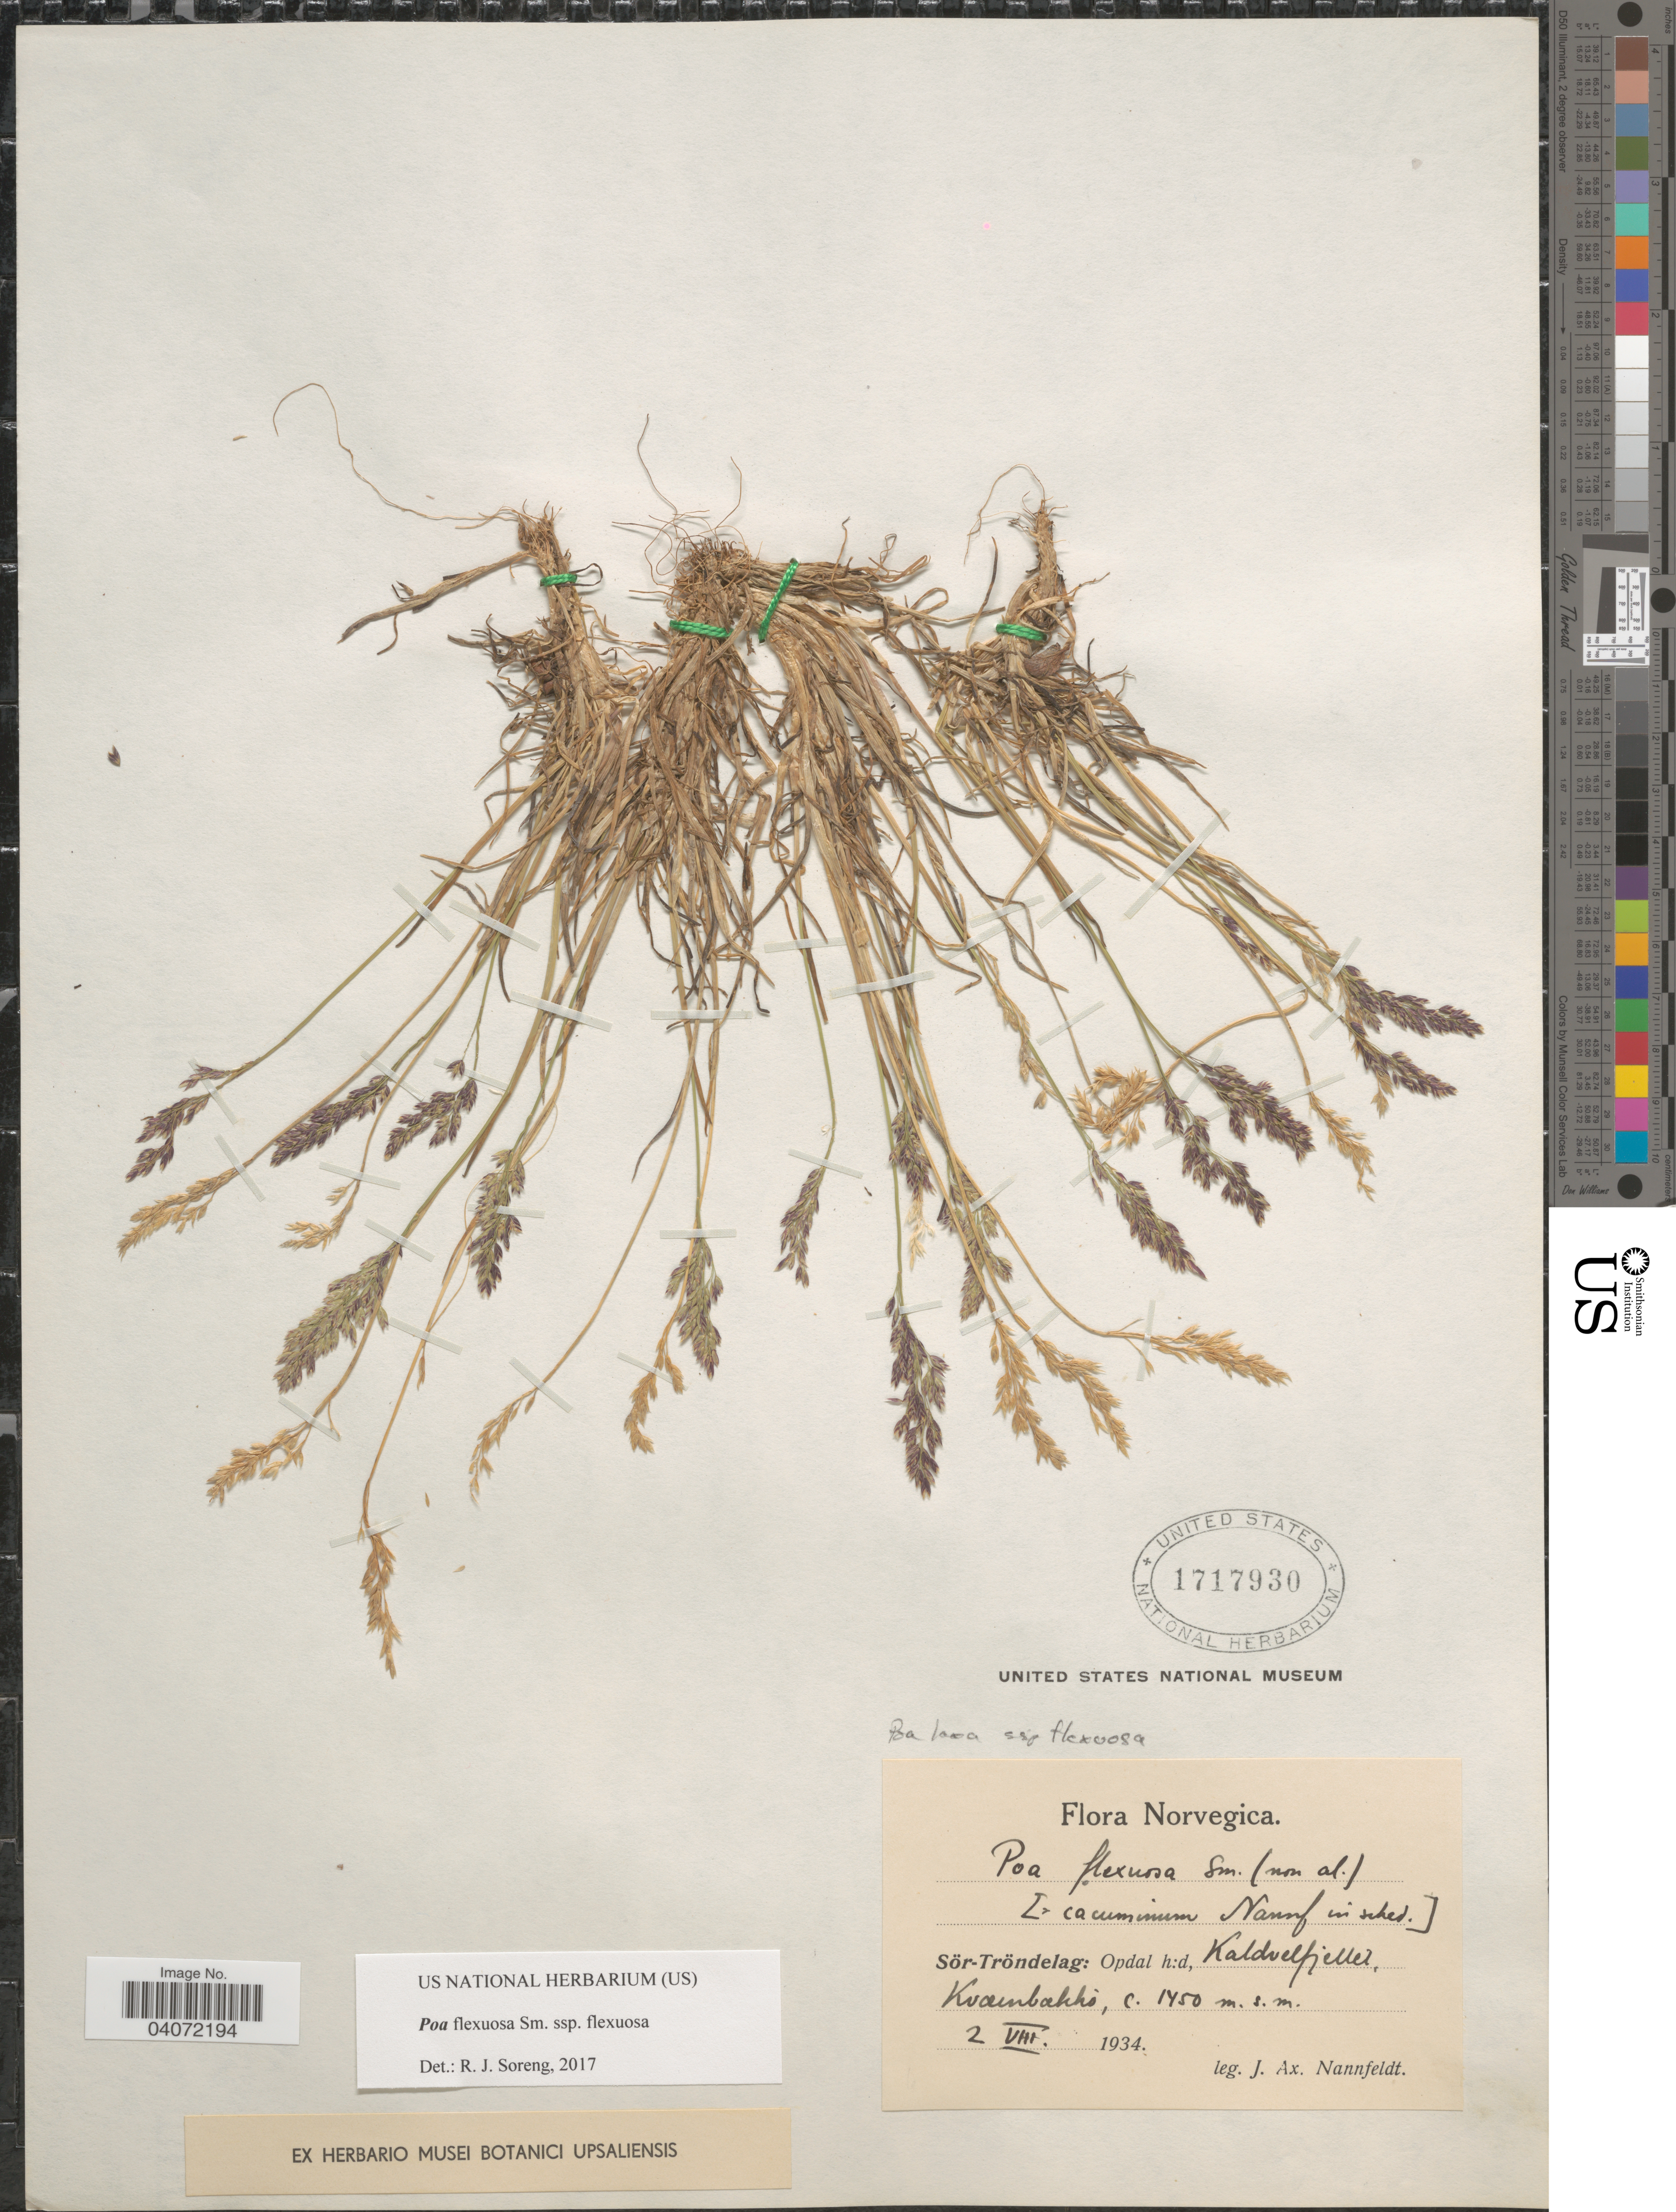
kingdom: Plantae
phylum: Tracheophyta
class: Liliopsida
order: Poales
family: Poaceae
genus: Poa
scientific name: Poa flexuosa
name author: Muhl.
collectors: J. Nannfeldt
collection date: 1934-08-02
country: Norway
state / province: Trøndelag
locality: Opdal h:d, Kaldvelfjellet, Kvaenbakho.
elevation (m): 1450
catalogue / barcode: US 1717930